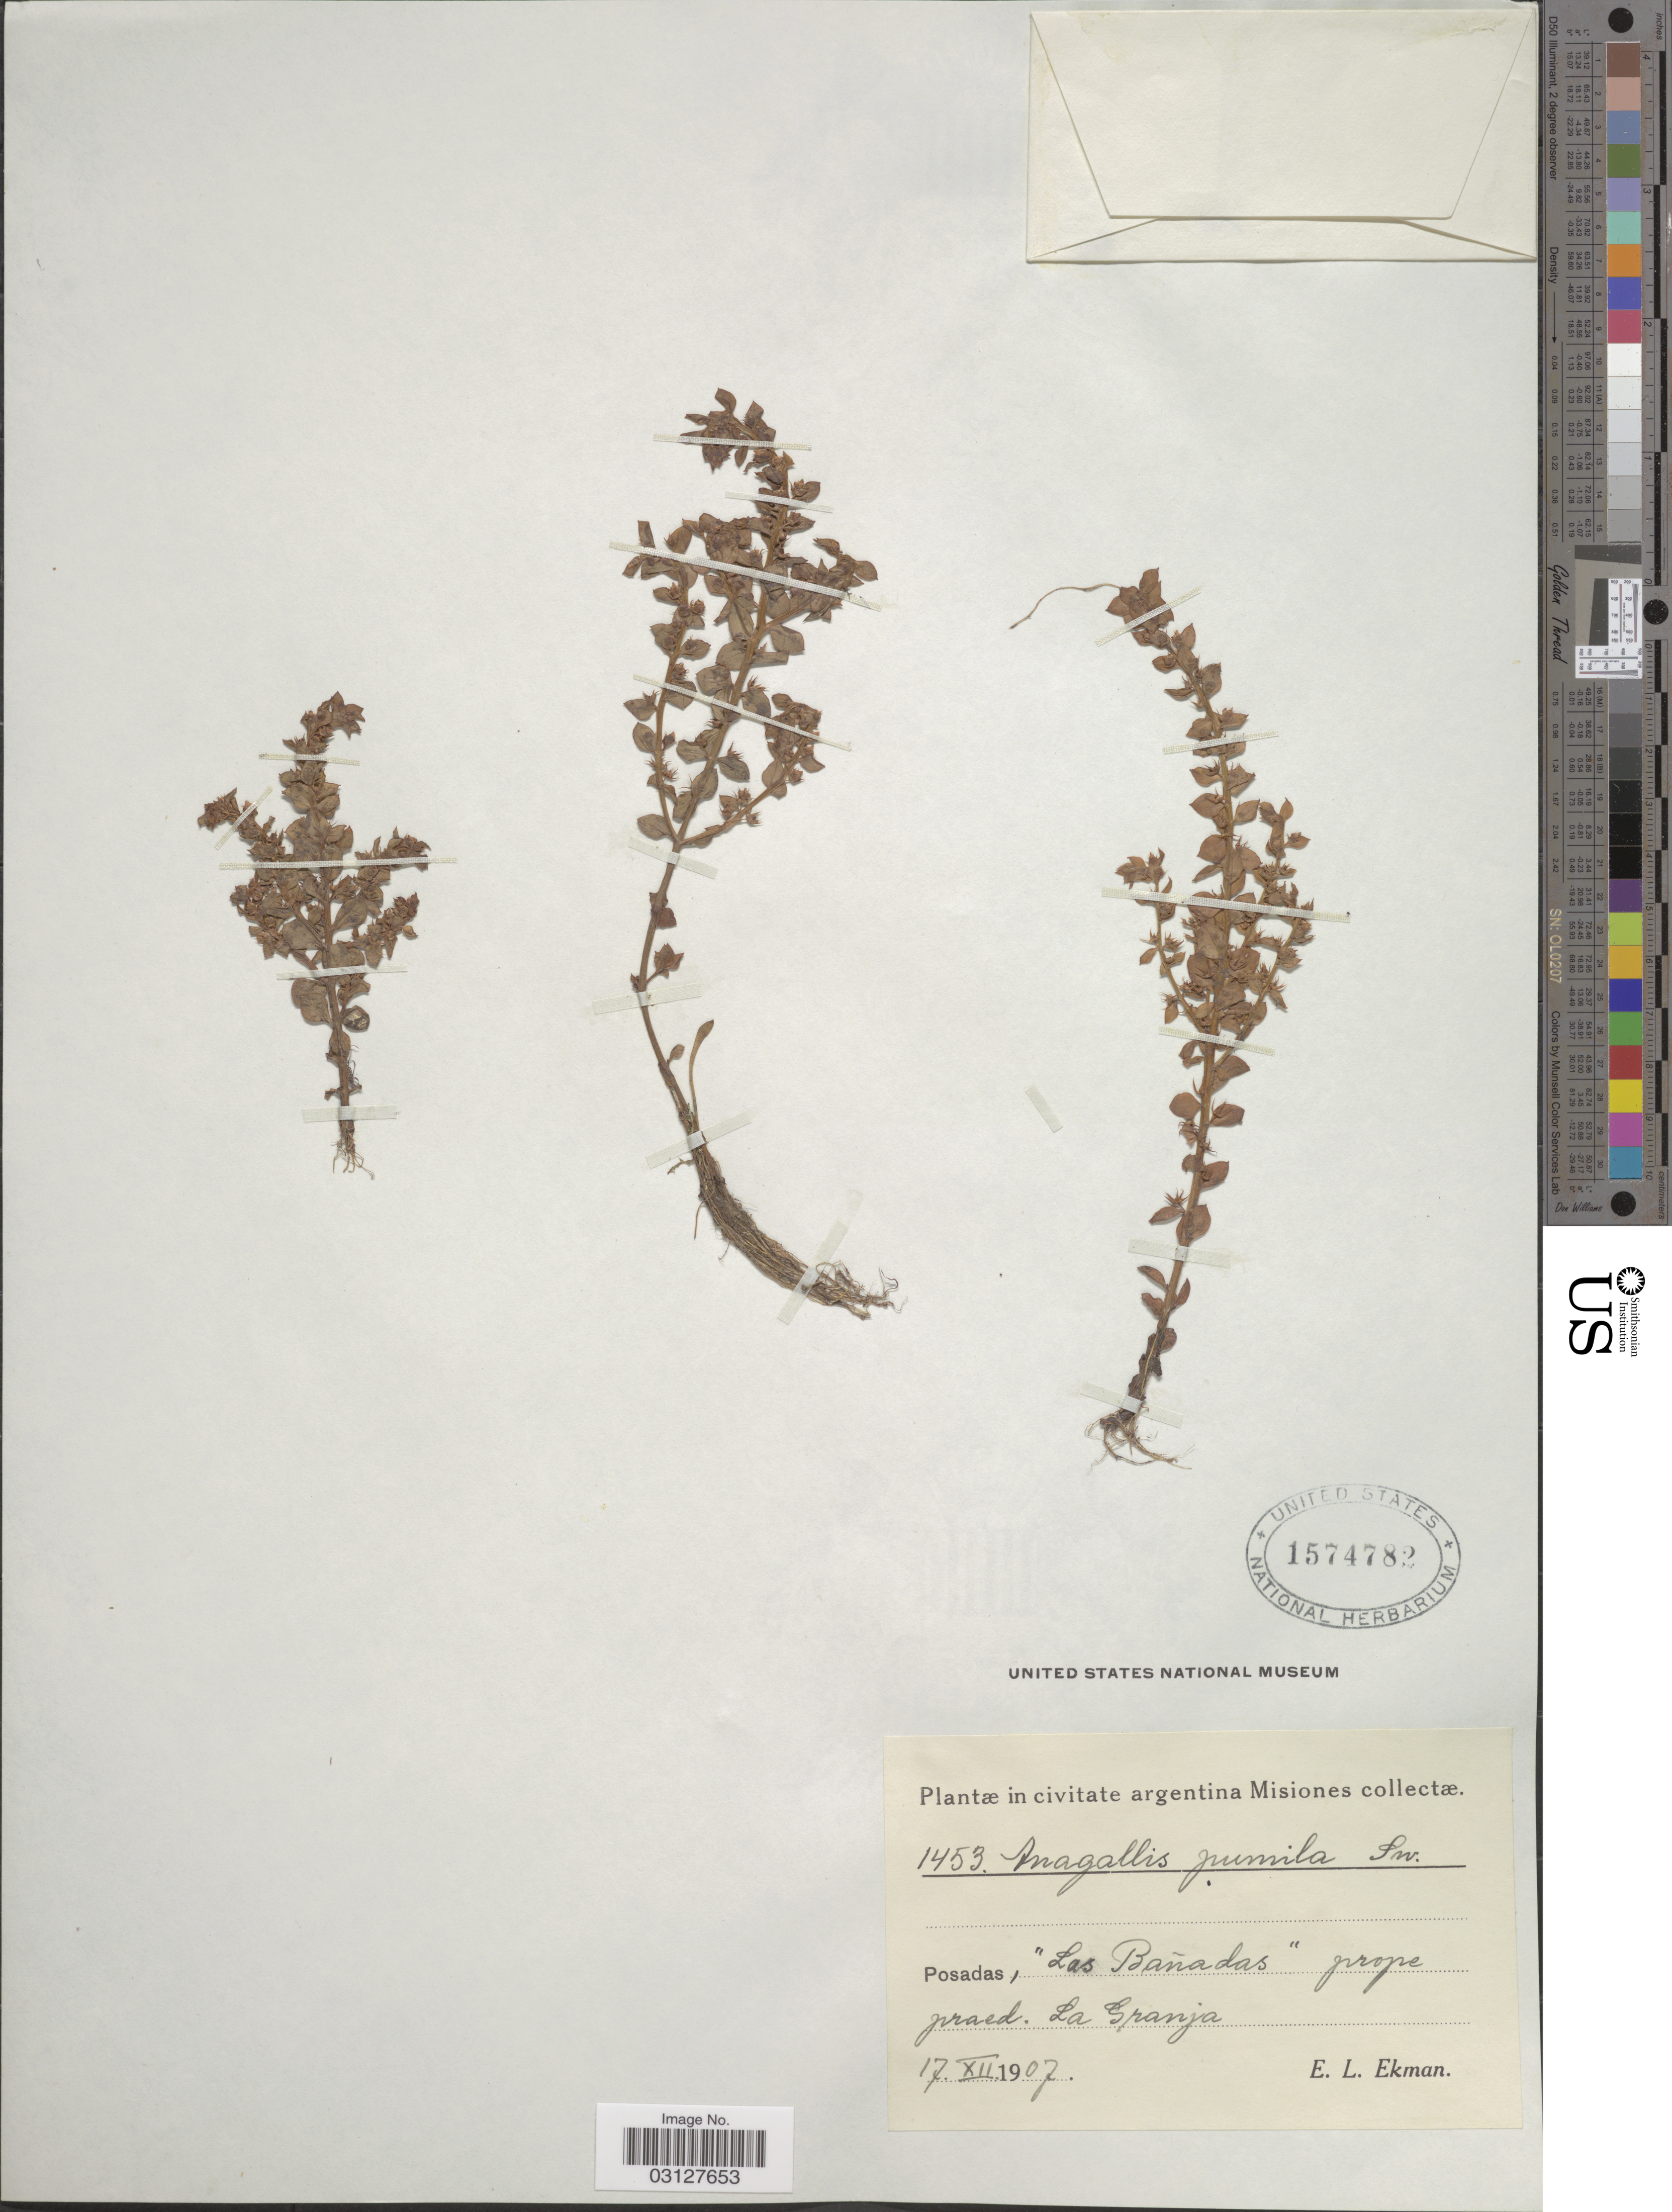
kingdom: Plantae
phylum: Tracheophyta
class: Magnoliopsida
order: Ericales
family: Primulaceae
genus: Anagallis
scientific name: Anagallis pumila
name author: Sw.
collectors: E. L. Ekman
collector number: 1453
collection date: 1907-12-17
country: Argentina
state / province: Misiones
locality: Posadas, "Las Bañadas", prope praed, La Granja.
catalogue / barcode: US 1574782